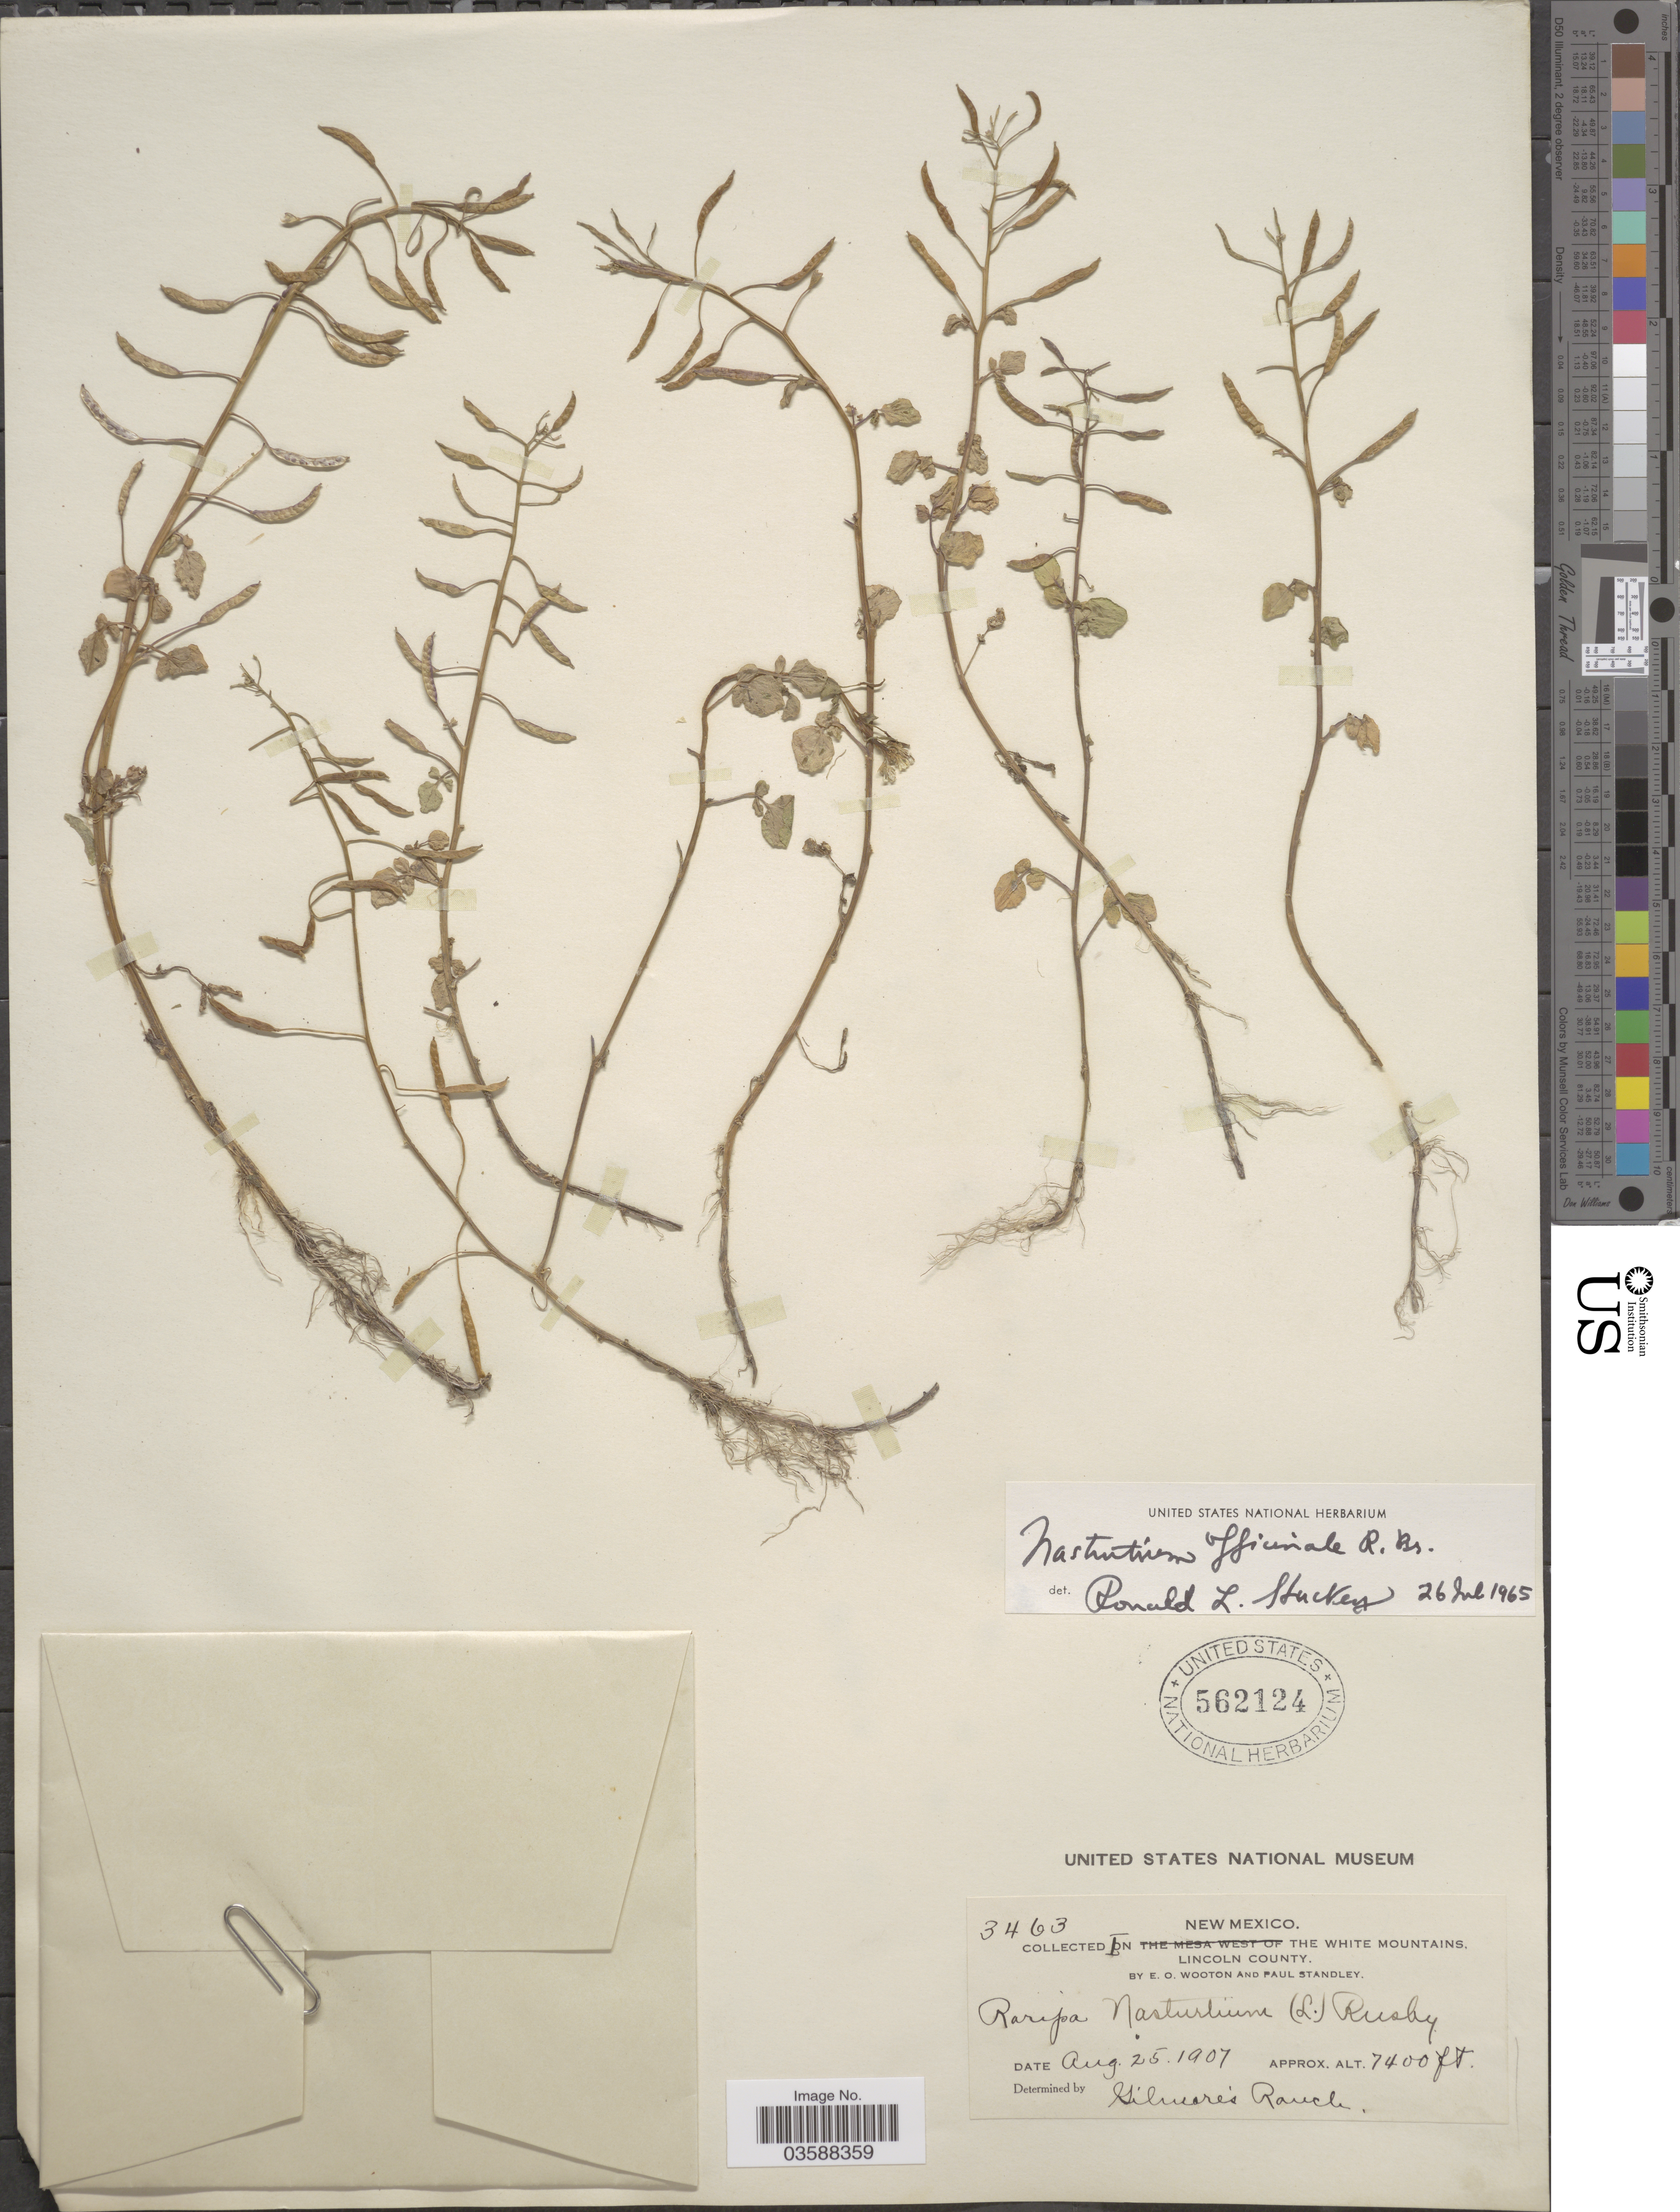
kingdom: Plantae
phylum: Tracheophyta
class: Magnoliopsida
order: Brassicales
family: Brassicaceae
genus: Nasturtium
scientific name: Nasturtium officinale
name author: R. Br.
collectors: E. O. Wooton & P. C. Standley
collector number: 3463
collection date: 1907-08-25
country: United States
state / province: New Mexico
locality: The White Mountains, Lincoln county. Gilmore's Ranch.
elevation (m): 2256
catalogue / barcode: US 562124